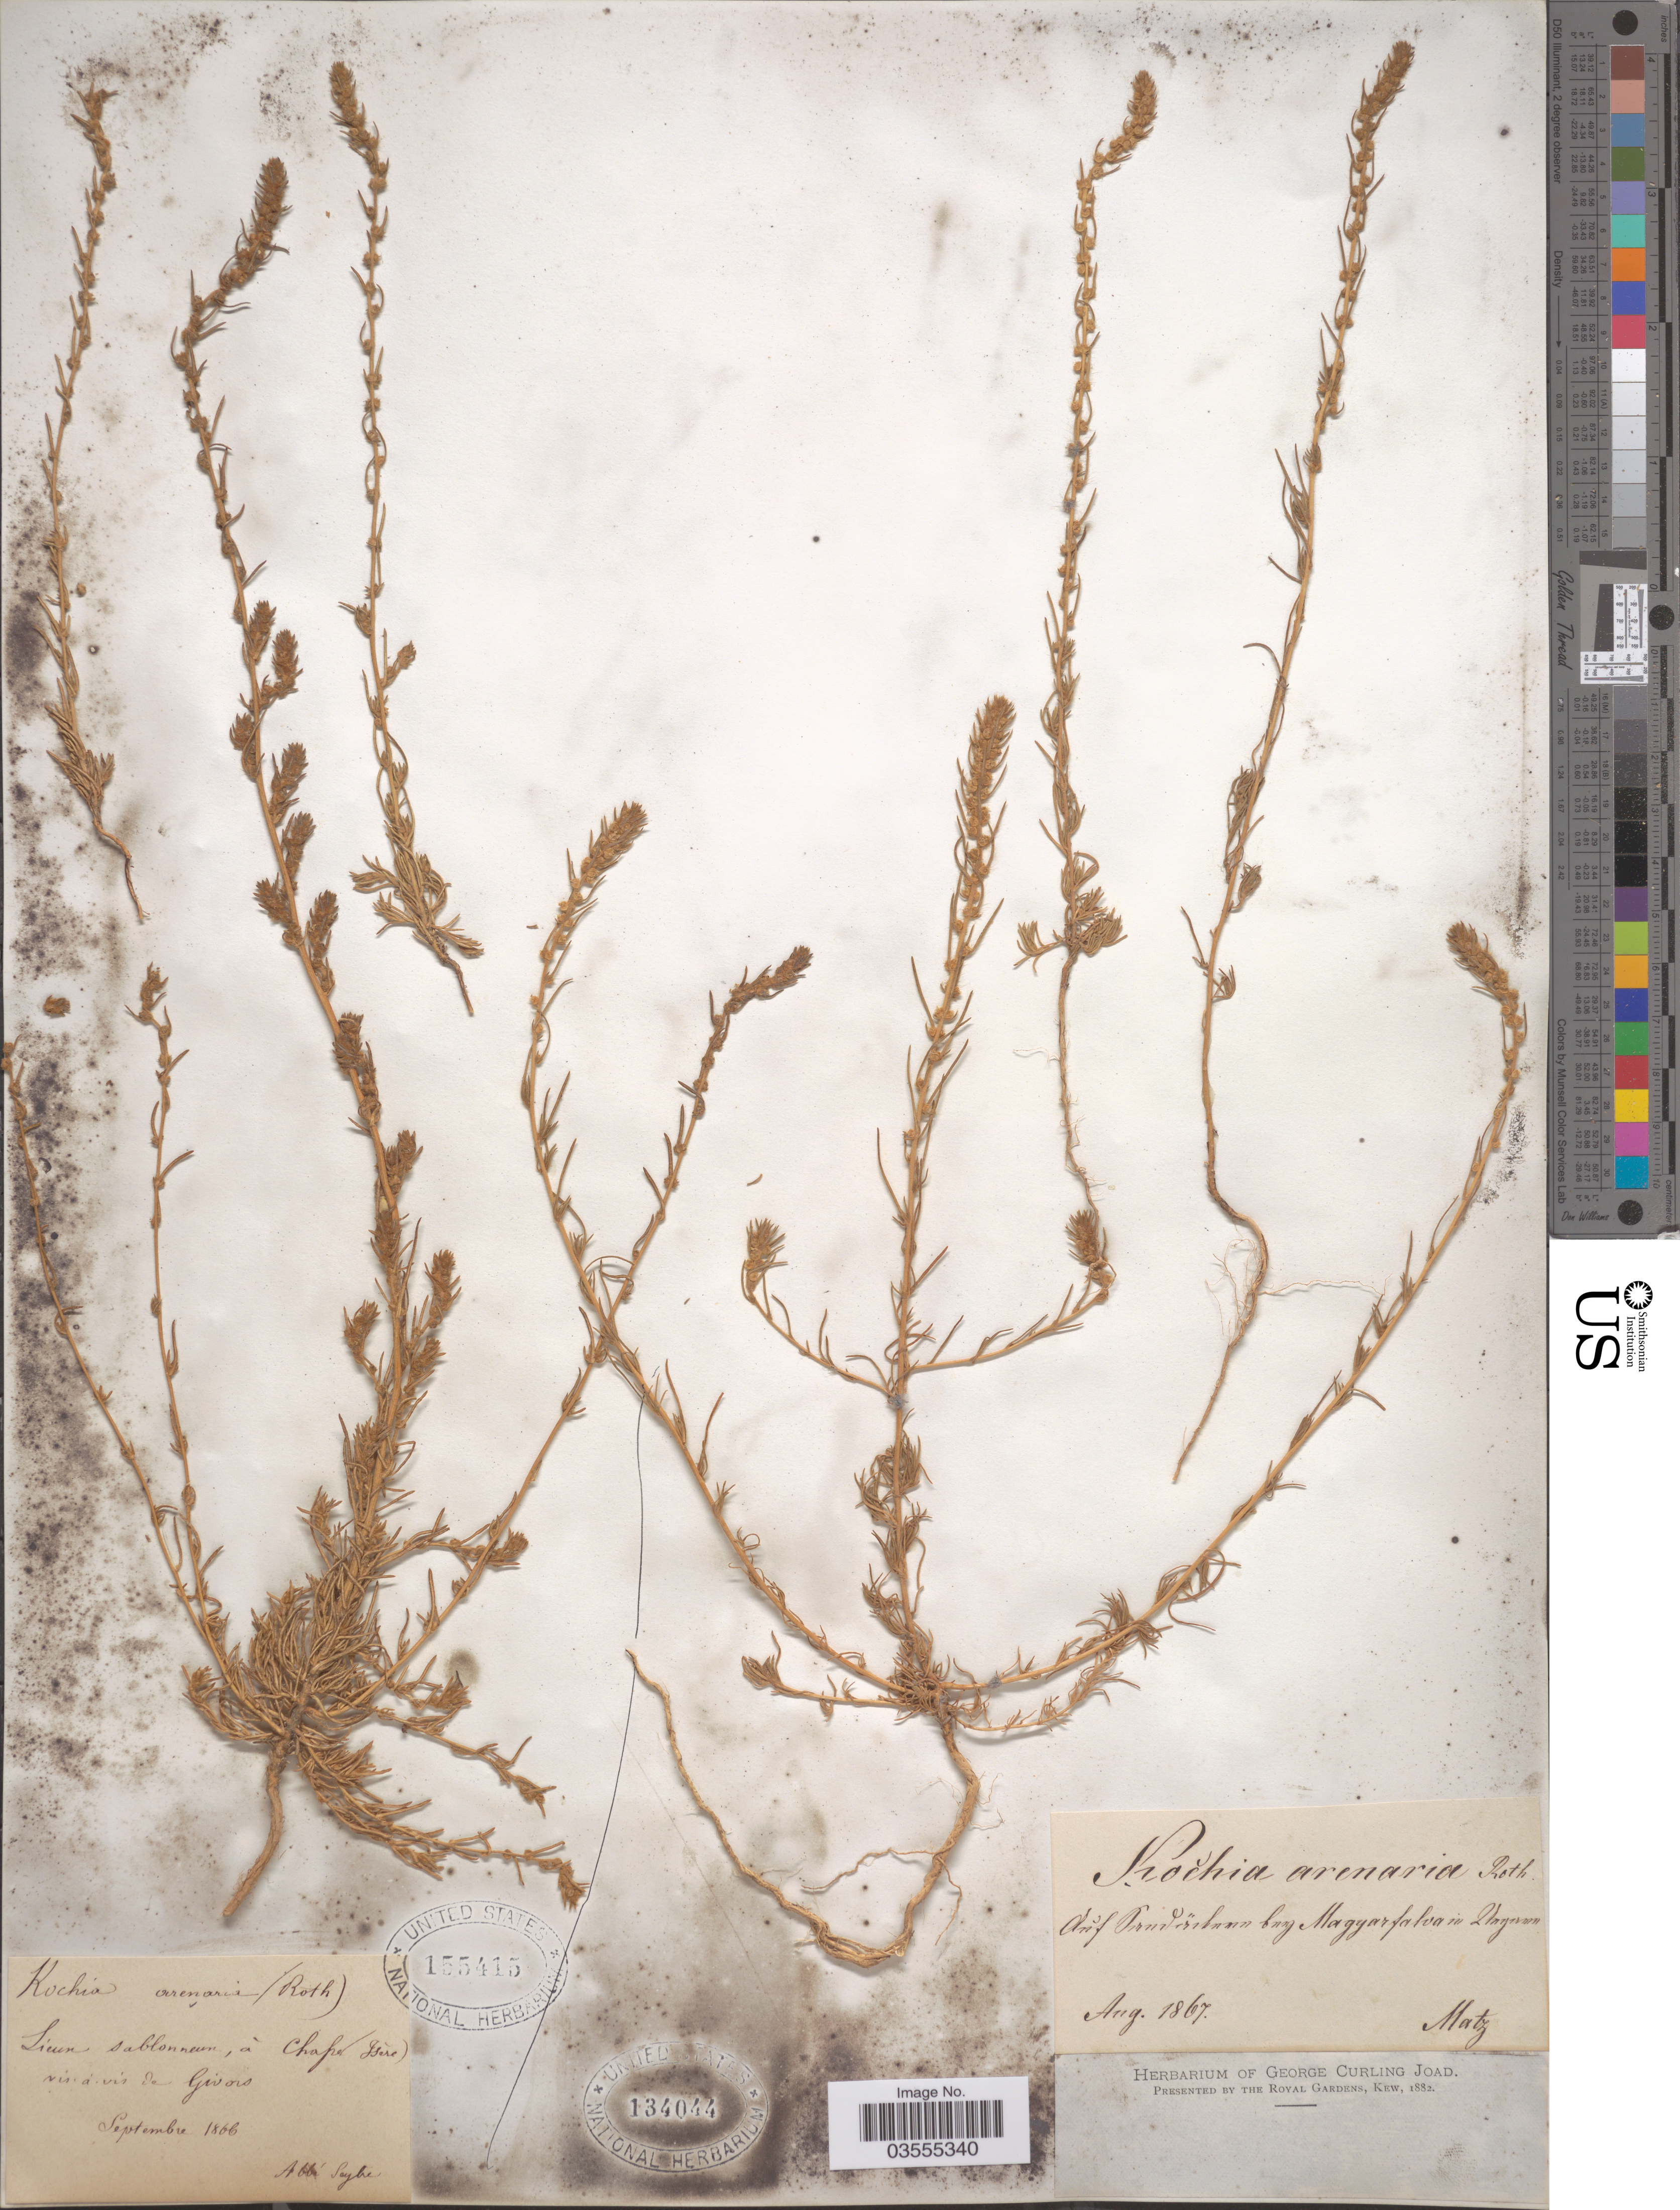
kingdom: Plantae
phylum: Tracheophyta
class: Magnoliopsida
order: Caryophyllales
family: Amaranthaceae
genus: Bassia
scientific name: Bassia laniflora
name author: (S.G. Gmel.) A.J. Scott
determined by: Strong, Mark T., (BOT), Smithsonian Institution - National Museum of Natural History (UNITED STATES)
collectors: A. Saylre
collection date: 1866-09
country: France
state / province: Auvergne-Rhône-Alpes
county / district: Isère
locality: Lieux sablonneux, á Chape Isére vís. à. vís de Givors.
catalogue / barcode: US 155415